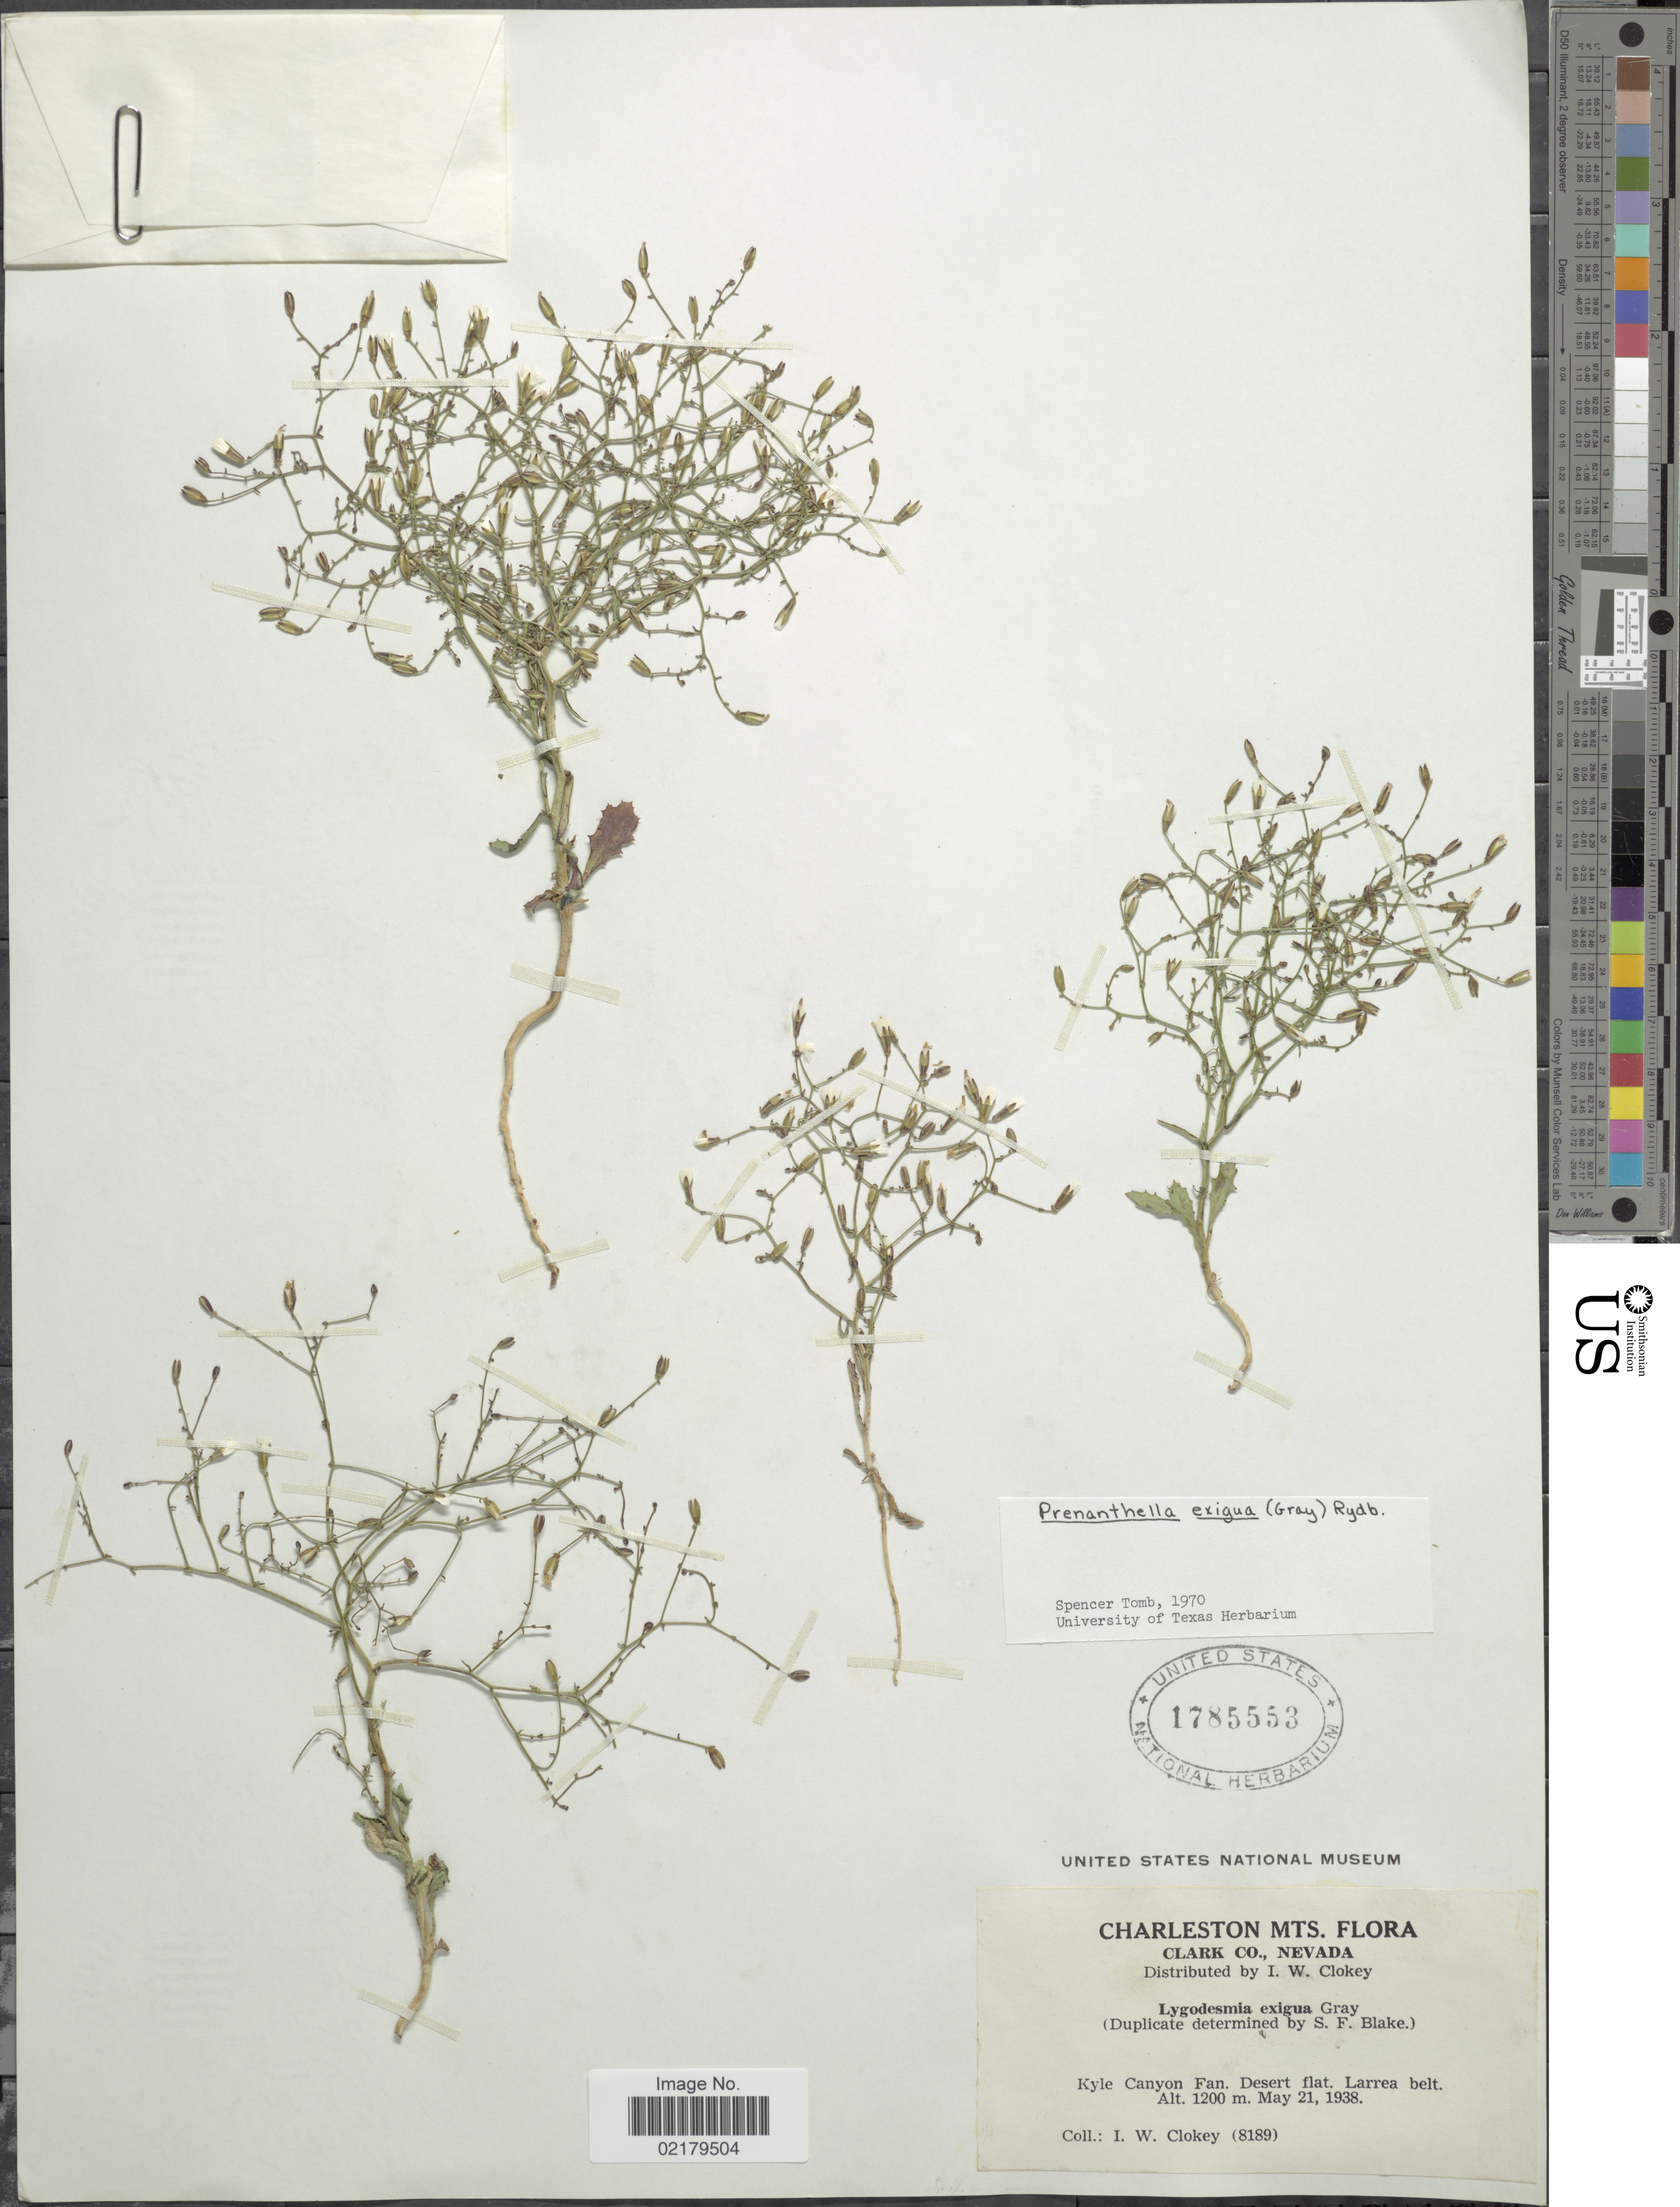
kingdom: Plantae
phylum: Tracheophyta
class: Magnoliopsida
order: Asterales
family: Asteraceae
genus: Prenanthella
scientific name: Prenanthella exigua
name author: (A. Gray) Rydb.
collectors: I. W. Clokey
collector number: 8189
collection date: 1938-05-21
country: United States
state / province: Nevada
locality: Charleston Mts, Clark Co, Kyle Canyon Fan. Desert flat. Lareea belt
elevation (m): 1200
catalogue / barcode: US 1785553